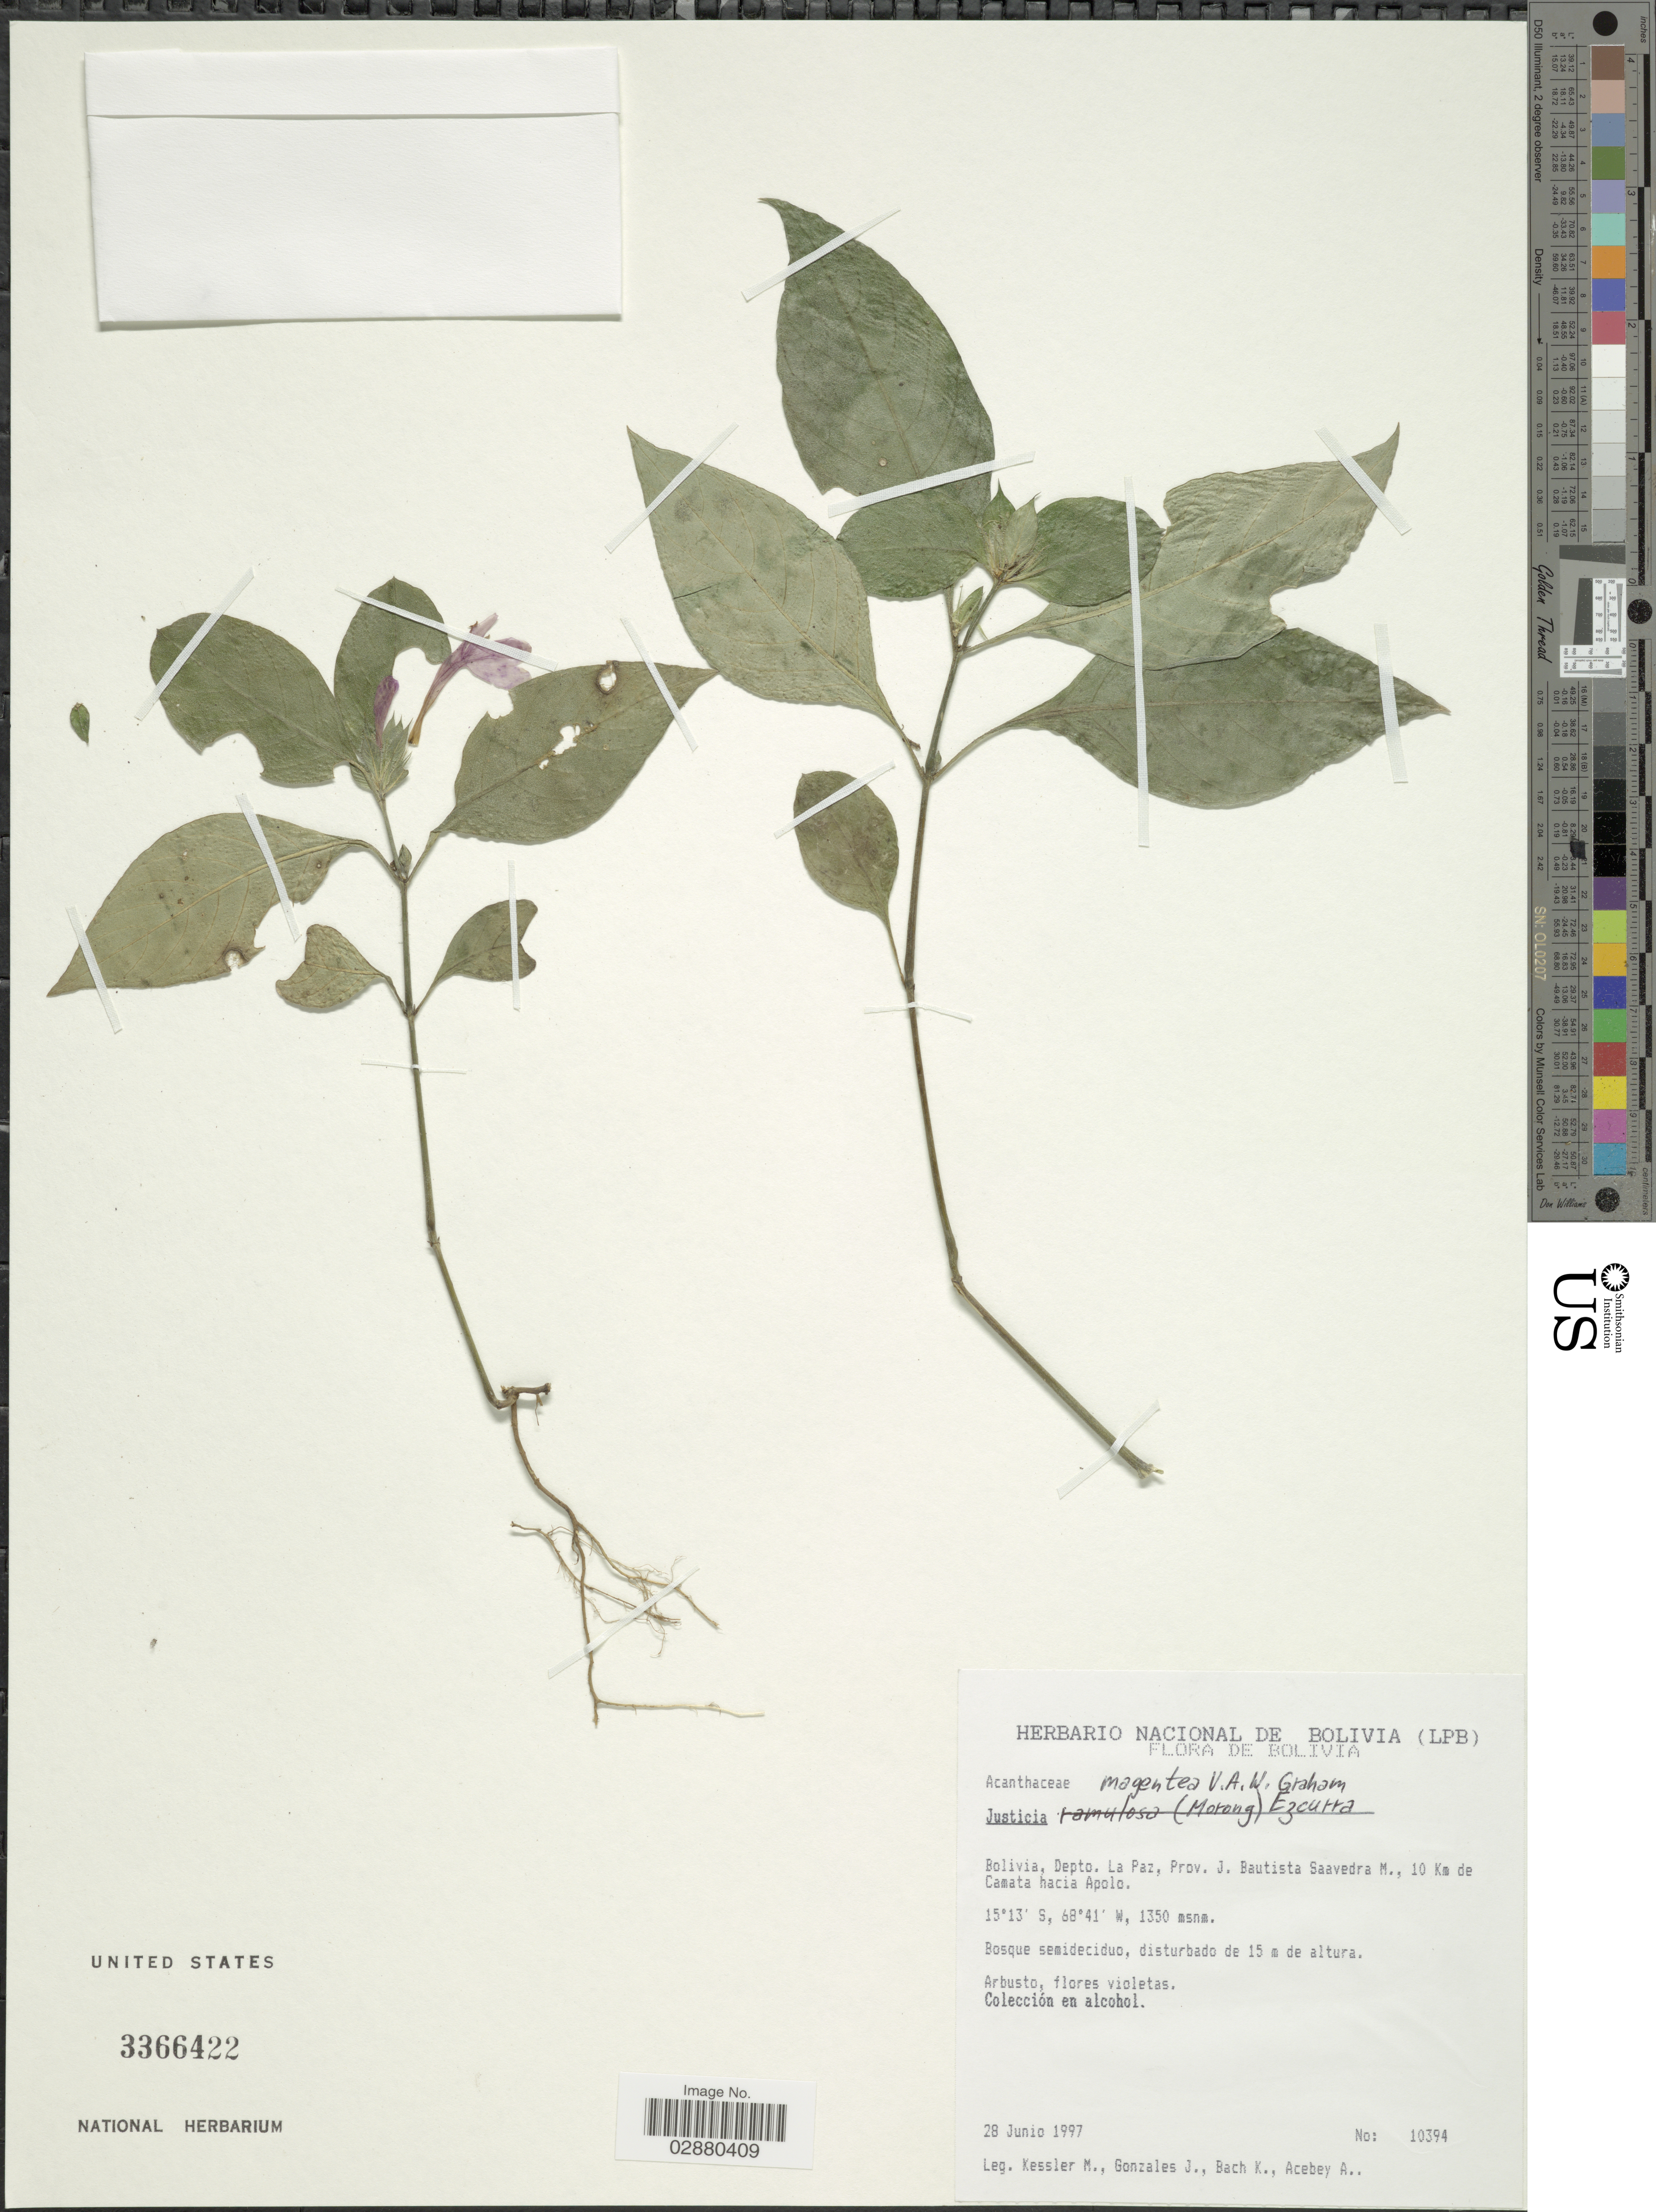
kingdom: Plantae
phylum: Tracheophyta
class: Magnoliopsida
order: Lamiales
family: Acanthaceae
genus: Justicia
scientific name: Justicia ramulosa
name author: (Morong) V.A.W. Graham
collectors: M. Kessler, J. Gonzales, K. Bach & A. Acebey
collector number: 10394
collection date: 1997-06-28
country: Bolivia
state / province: La Paz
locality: Depto. La Paz, Prov. J. Bautista Saavedra M., 10 Km de Camata hacia Apolo.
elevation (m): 1350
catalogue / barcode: US 3366422